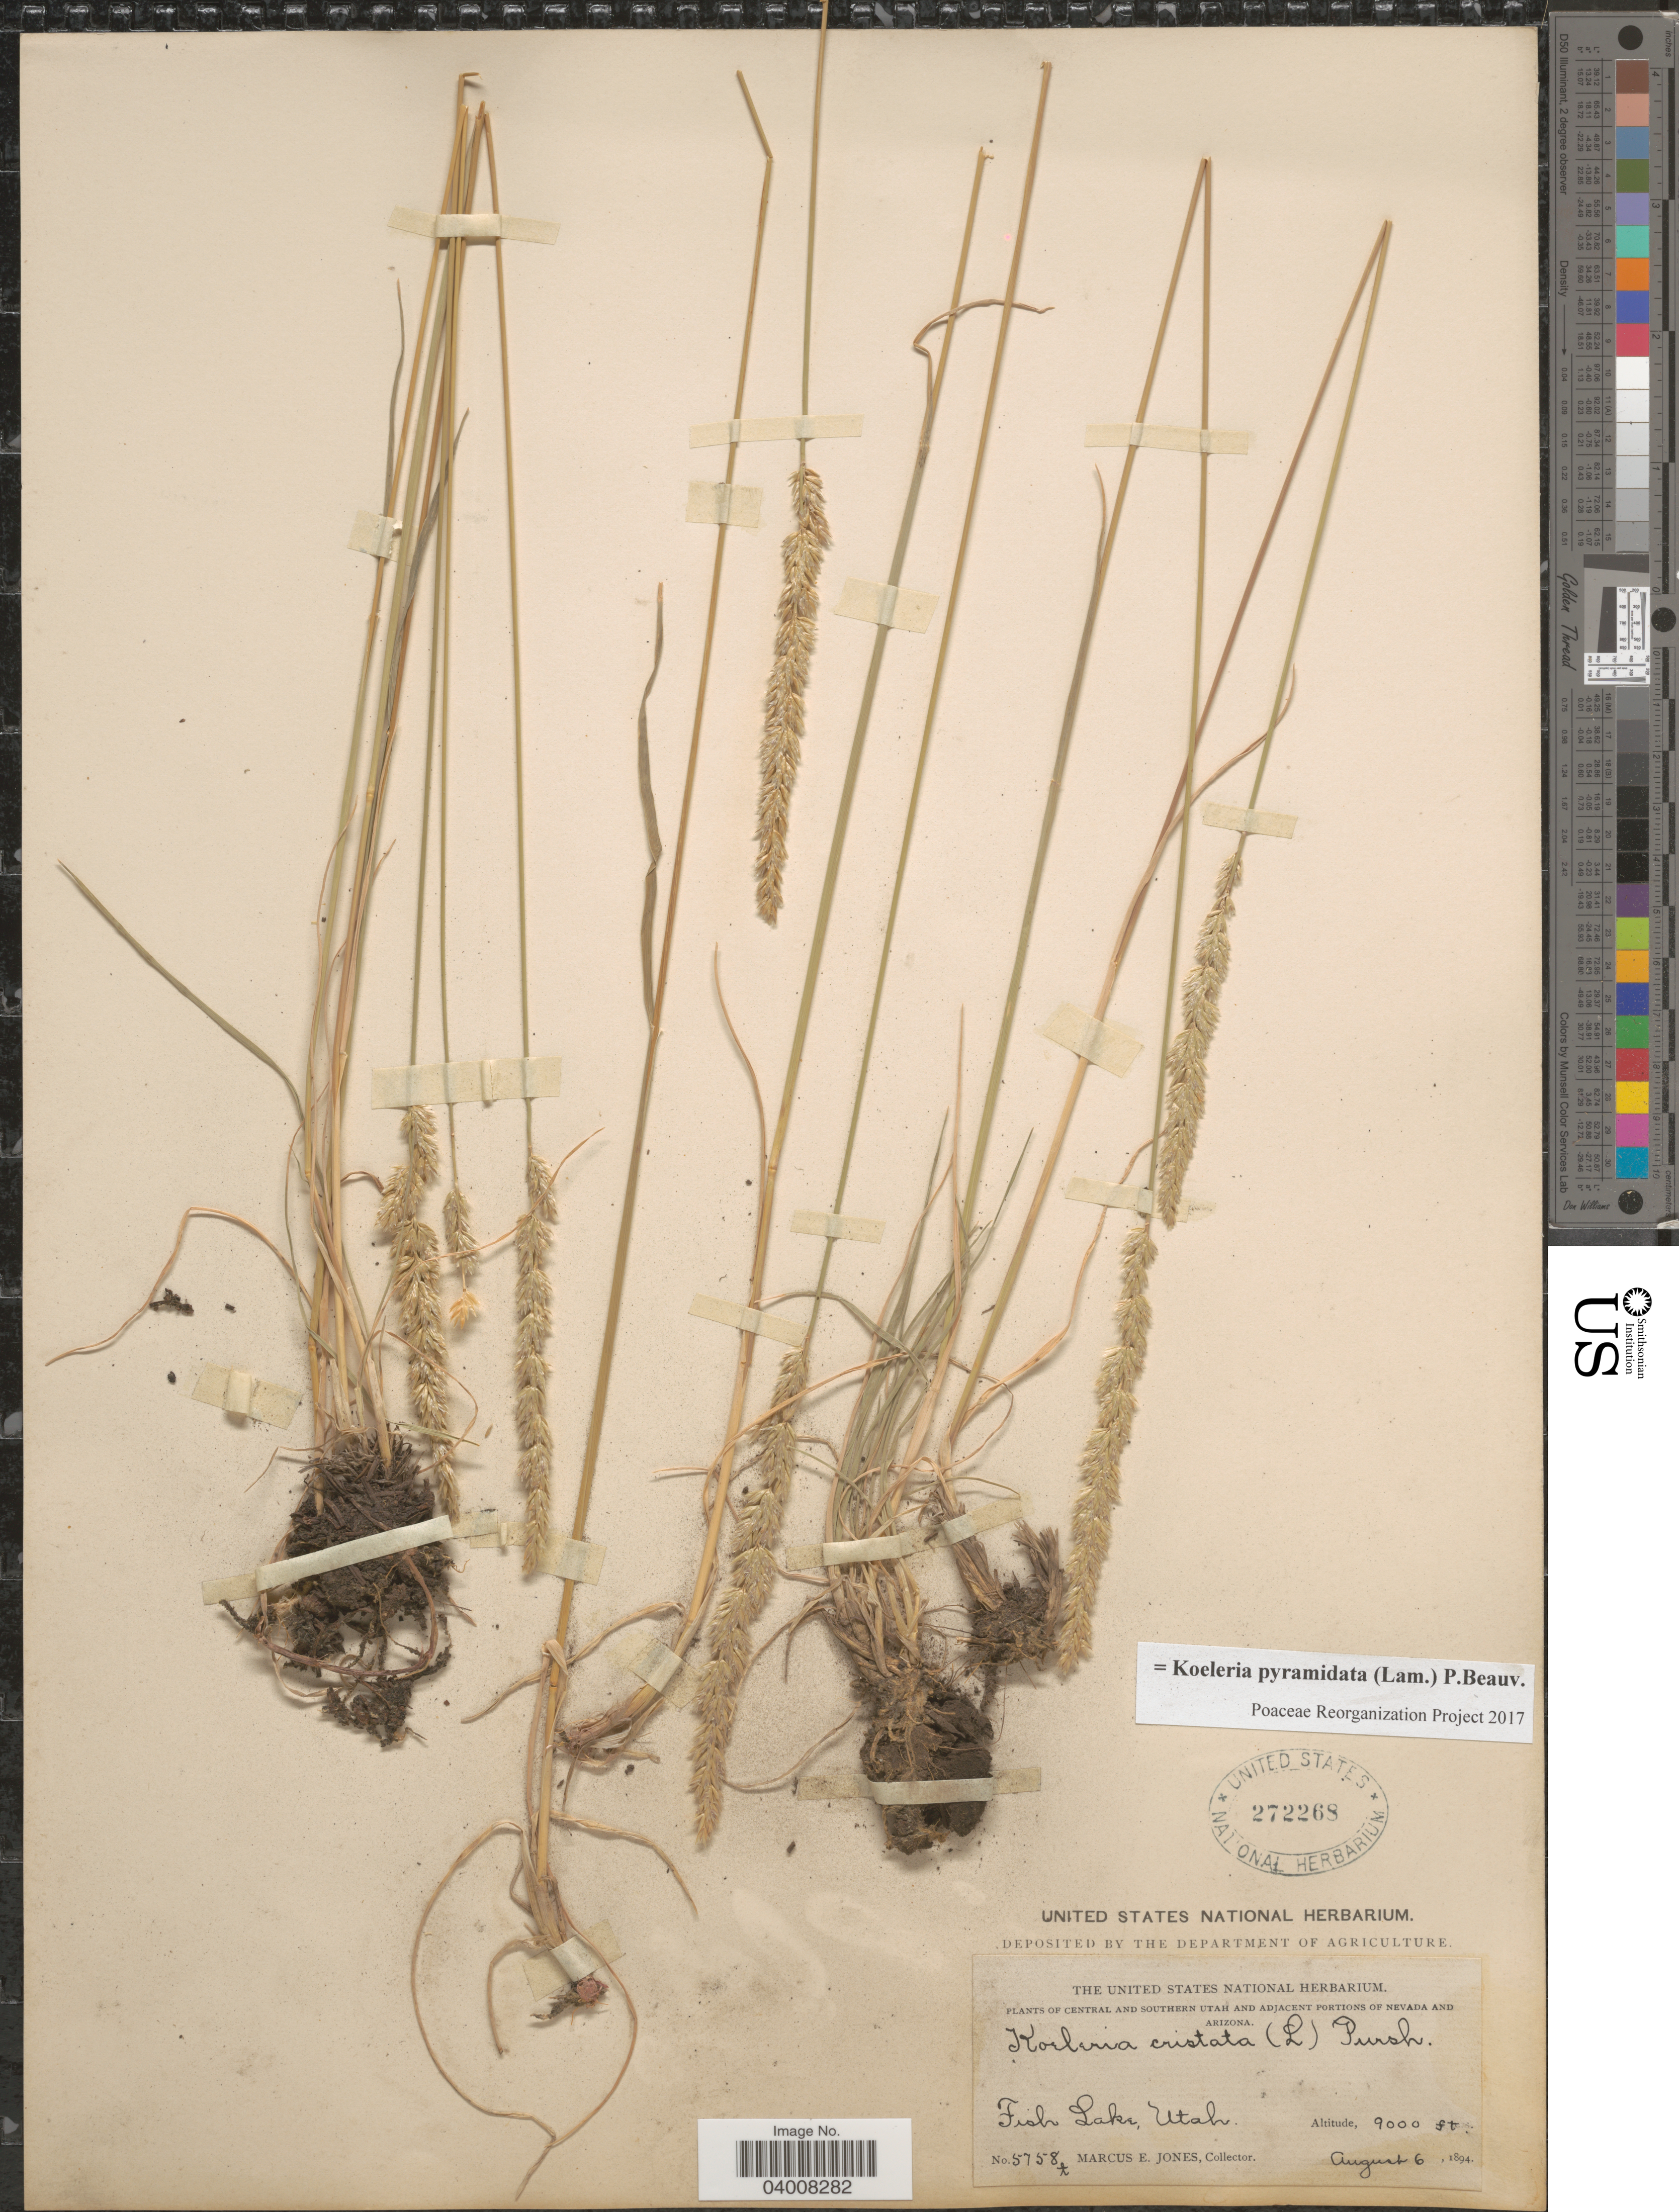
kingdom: Plantae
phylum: Tracheophyta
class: Liliopsida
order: Poales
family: Poaceae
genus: Koeleria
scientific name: Koeleria pyramidata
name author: (Lam.) P. Beauv.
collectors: M. E. Jones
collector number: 5758 t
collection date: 1894-08-06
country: United States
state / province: Utah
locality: Central and Southern Utah. Fish Lake.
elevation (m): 2743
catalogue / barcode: US 272268